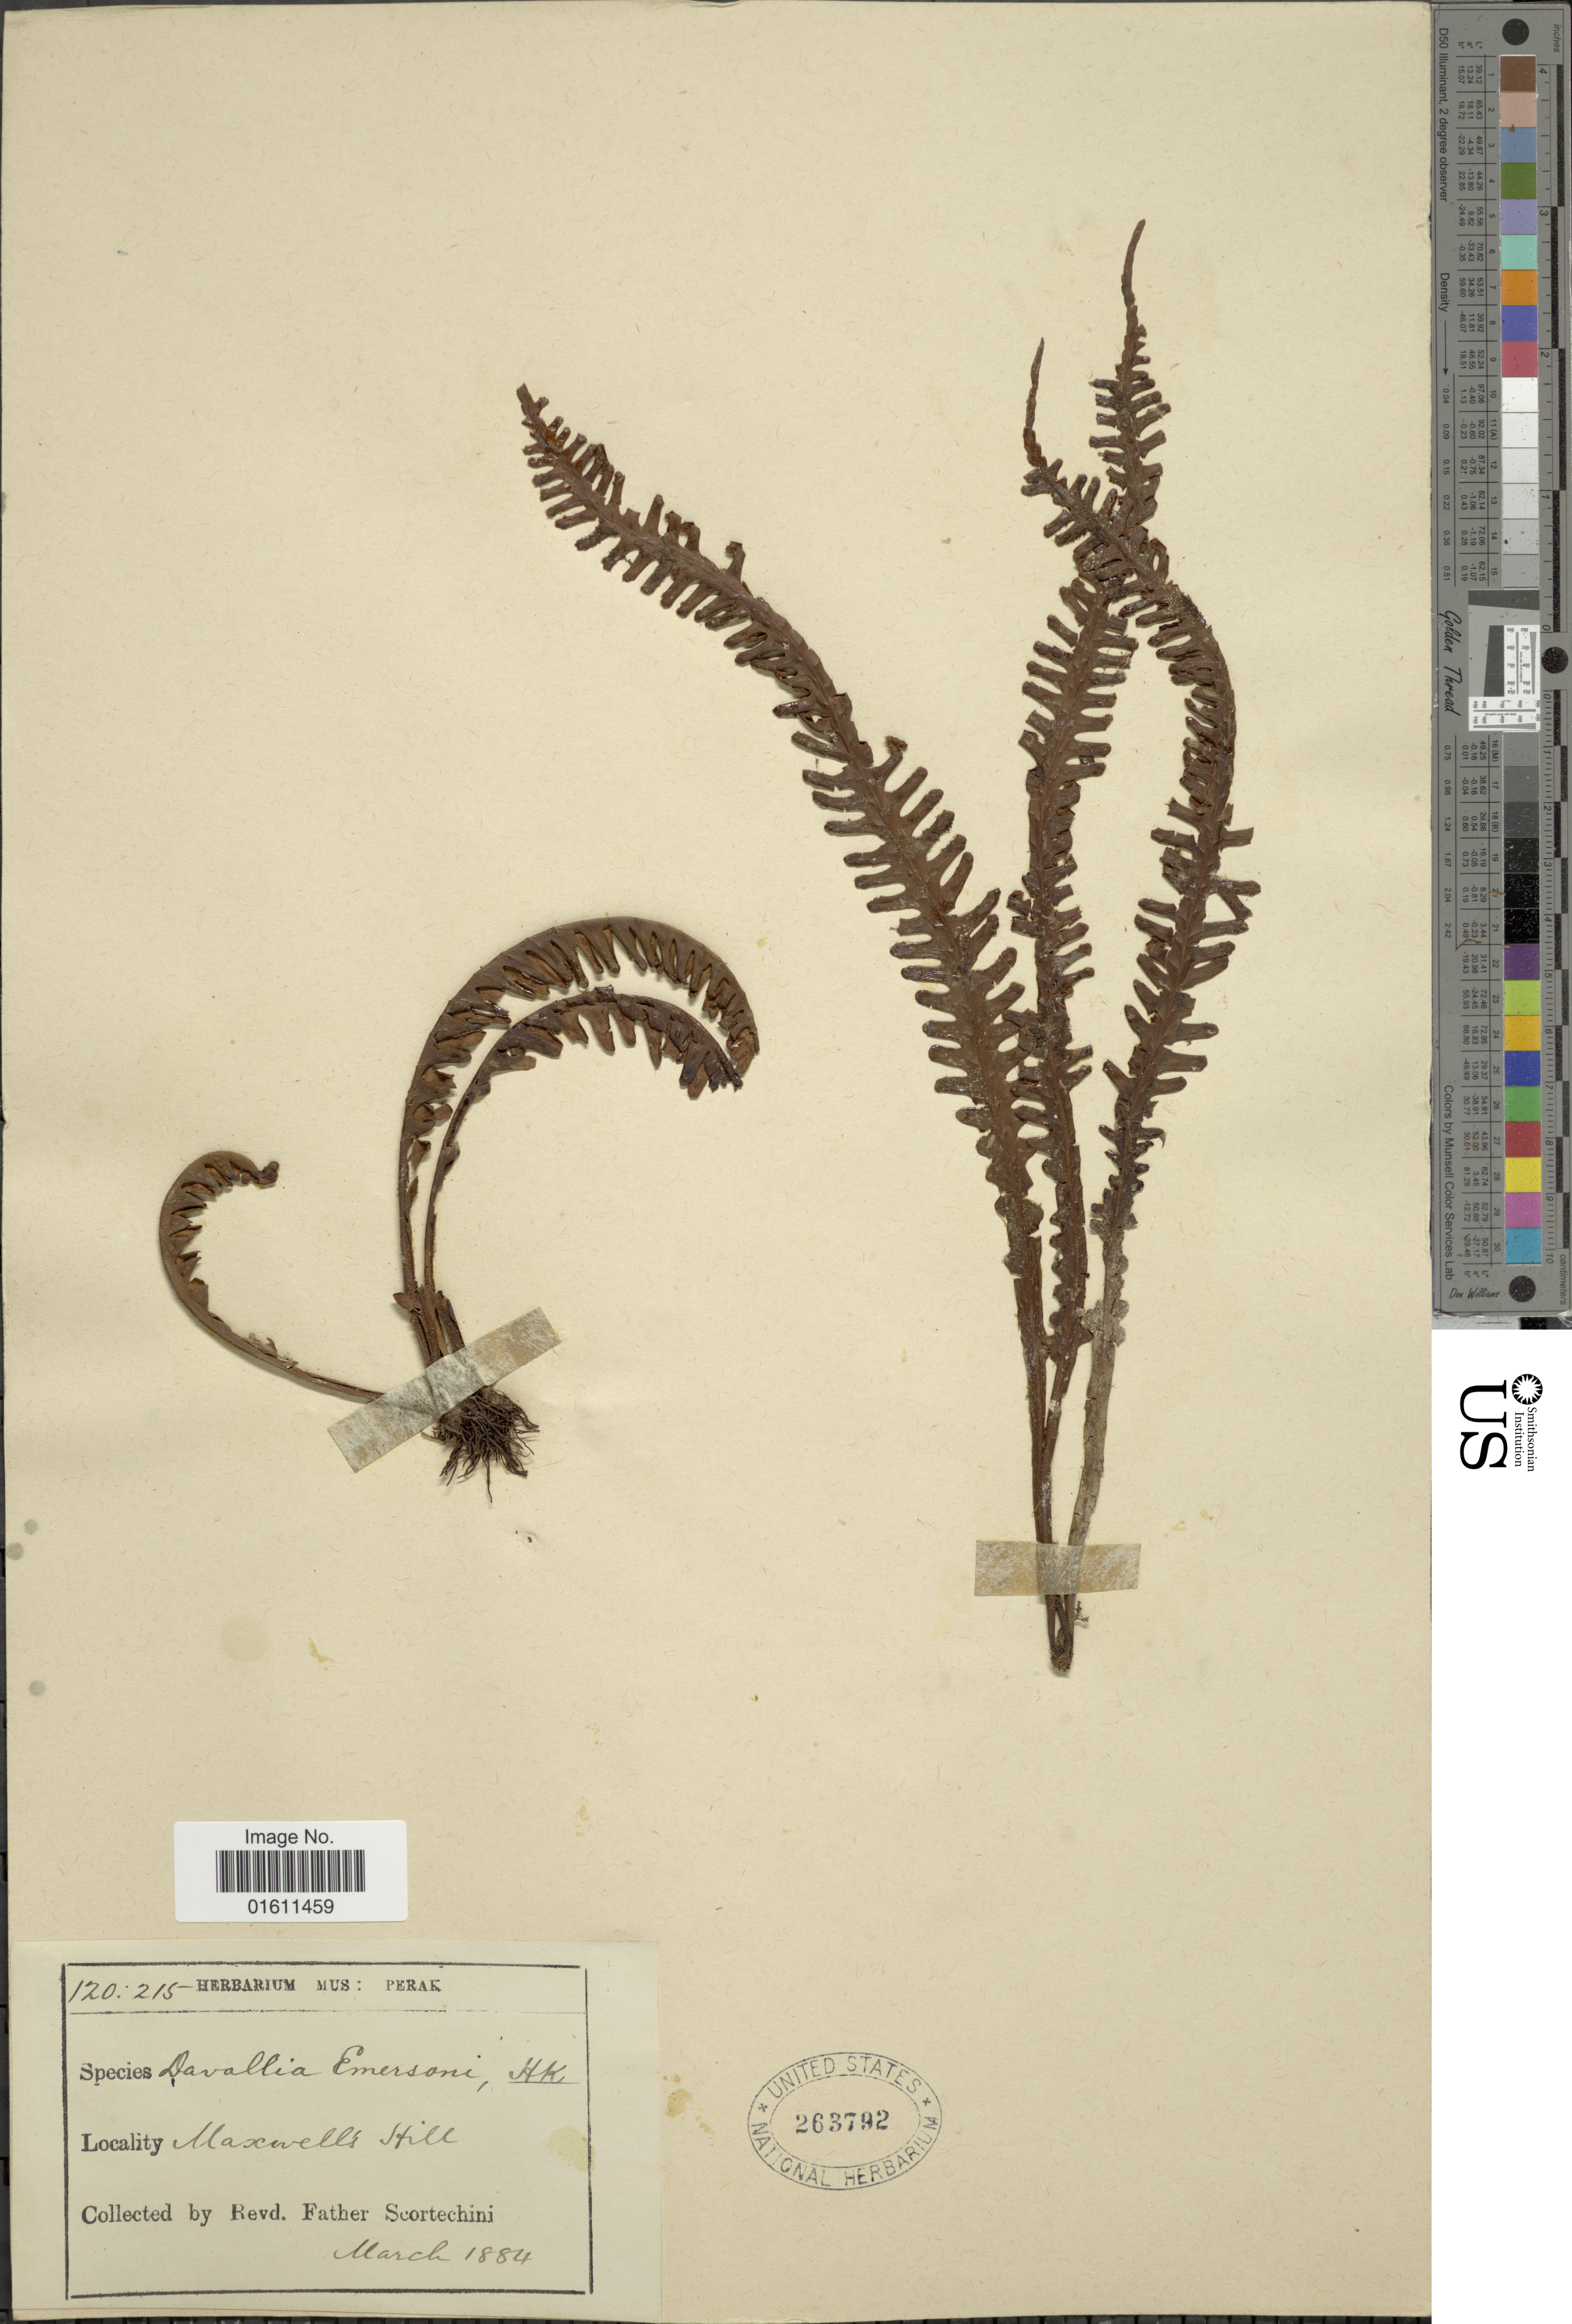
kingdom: Plantae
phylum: Tracheophyta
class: Polypodiopsida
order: Polypodiales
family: Polypodiaceae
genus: Prosaptia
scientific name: Prosaptia emersonii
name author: (Hook. & Grev.) C. Presl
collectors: Fr. Scortechini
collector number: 120:215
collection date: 1884-03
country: Malaysia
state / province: Perak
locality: Perak, Maxwell's Hill.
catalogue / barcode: US 263792